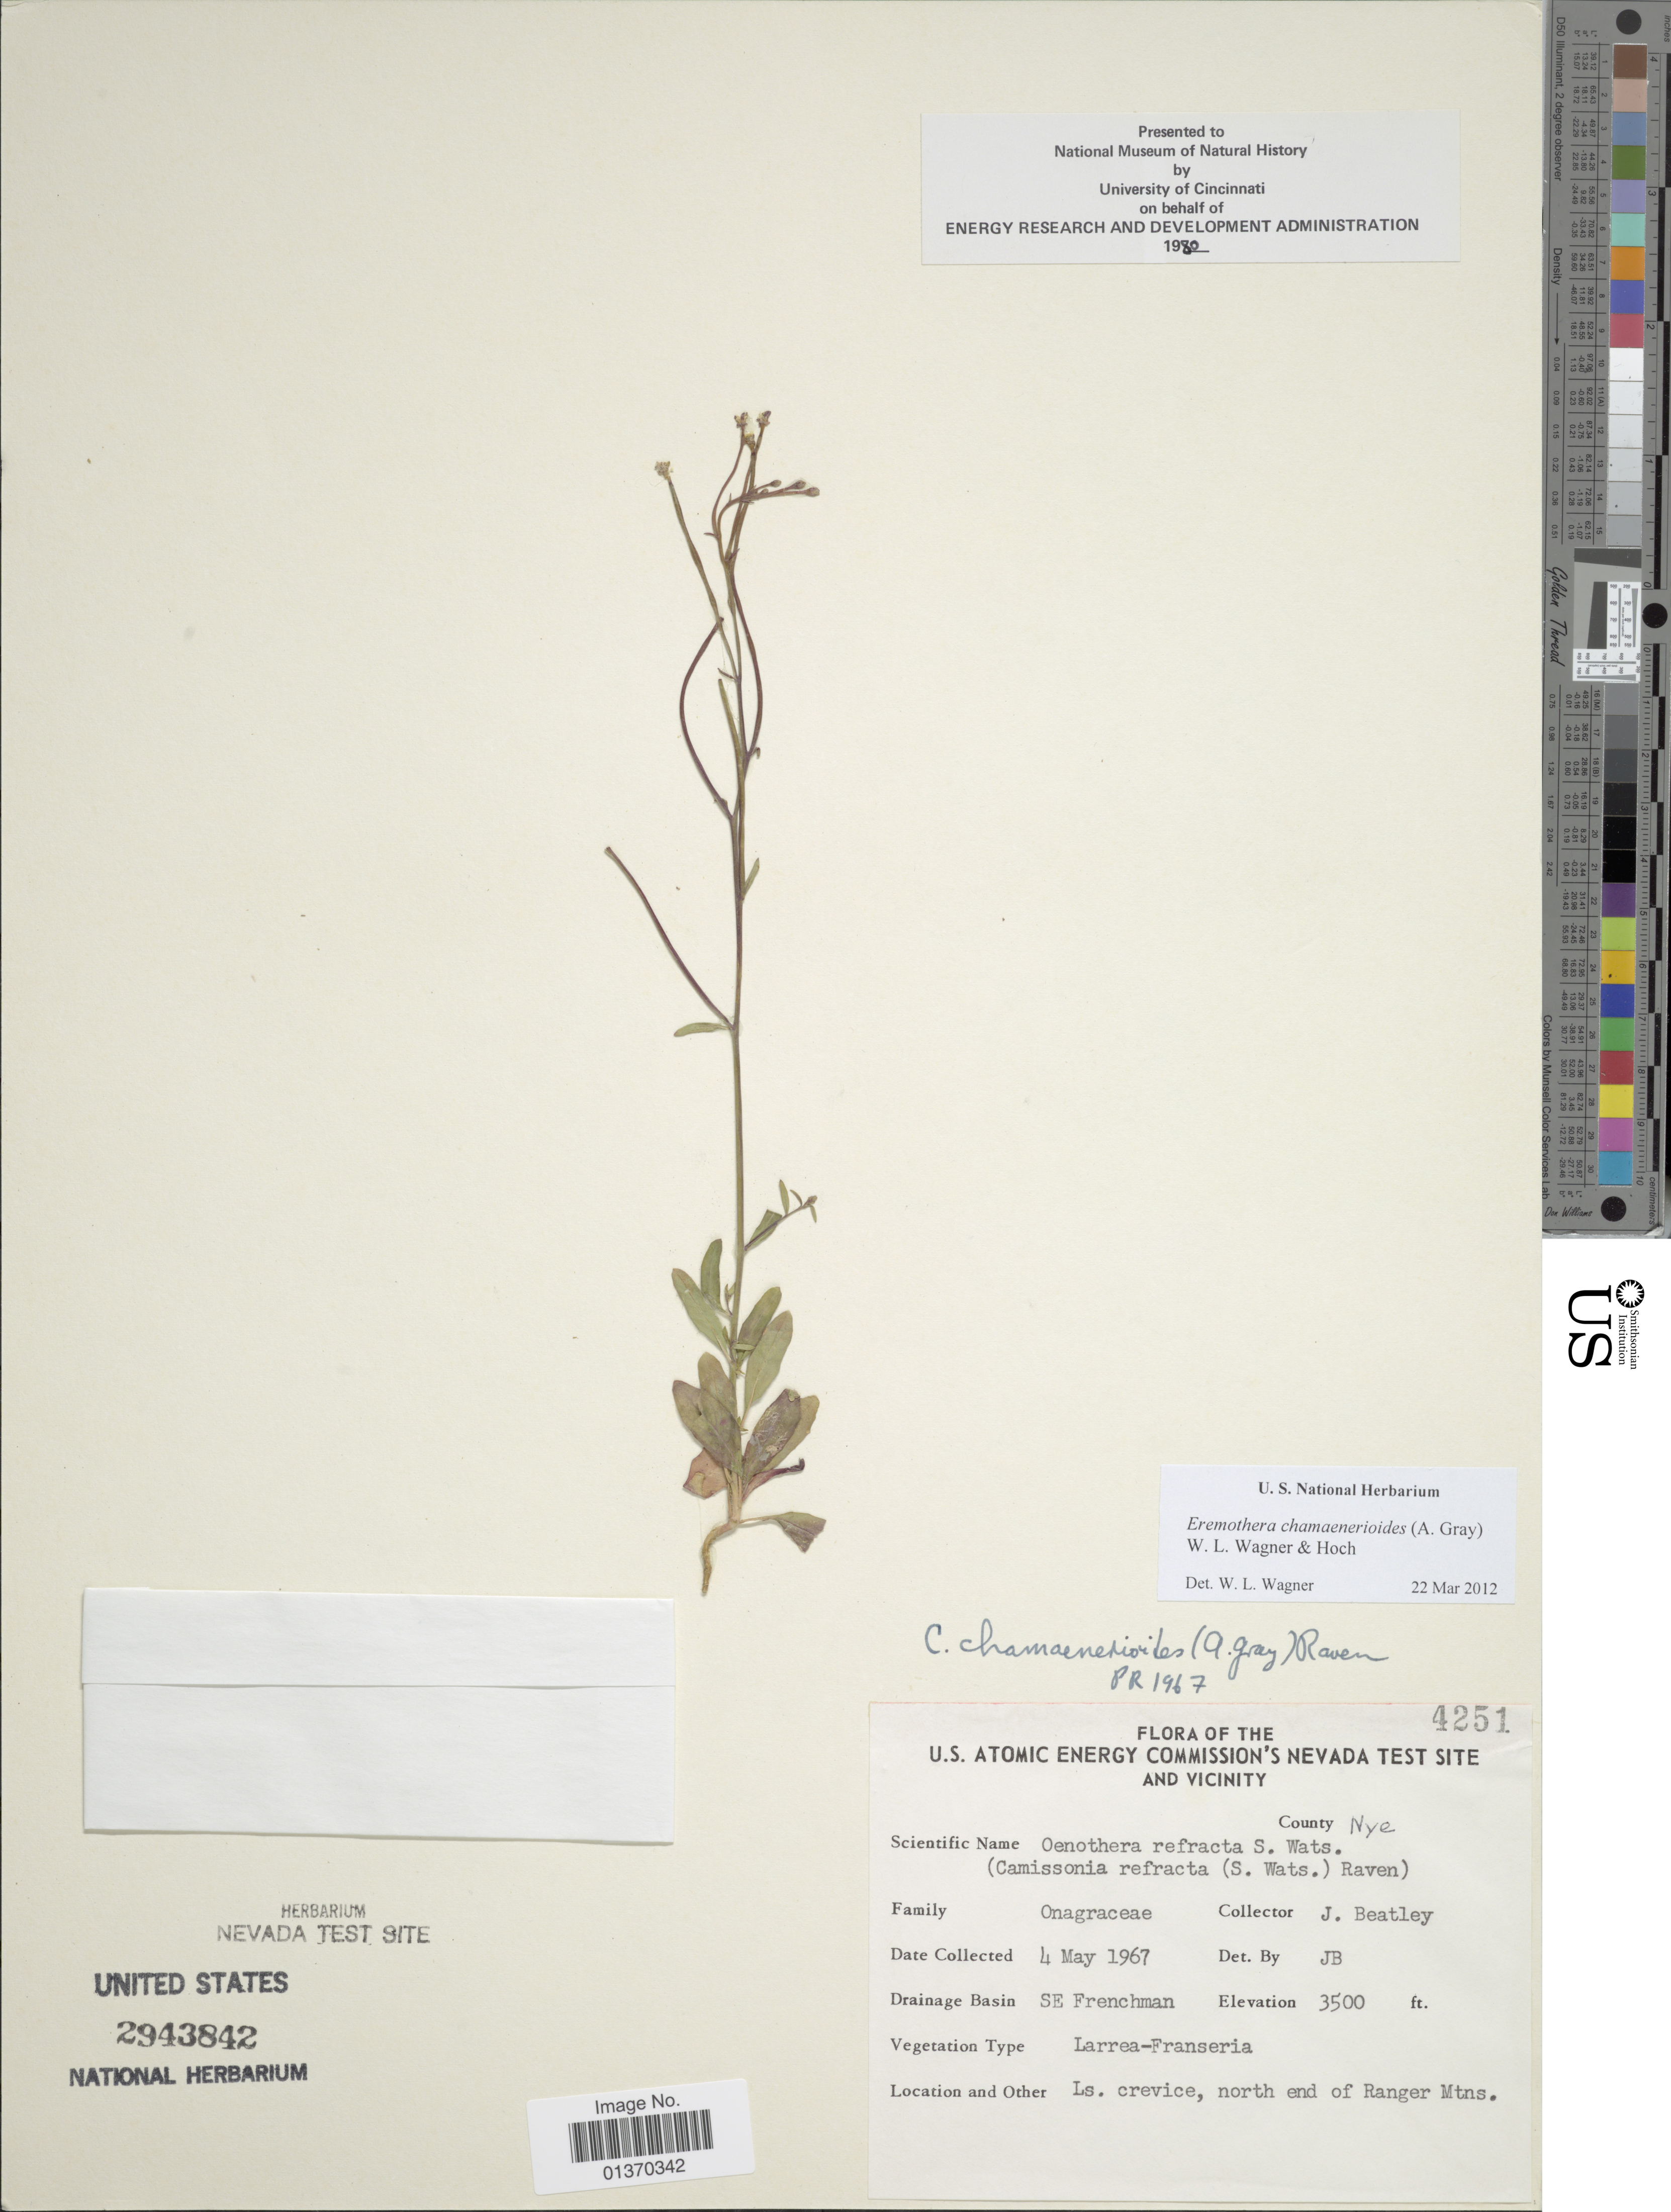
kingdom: Plantae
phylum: Tracheophyta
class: Magnoliopsida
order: Myrtales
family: Onagraceae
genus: Eremothera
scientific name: Eremothera chamaenerioides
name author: (A. Gray) W.L. Wagner & Hoch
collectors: J. C. Beatley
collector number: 4251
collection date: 1967-05-04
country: United States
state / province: Nevada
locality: U. S. Atomic Energy Commission's Nevada Test Site and Vicinity, drainage basin SE Frenchman, Ls. crevice, north end of Ranger Mtns. County Nye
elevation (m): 1067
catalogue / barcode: US 2943842